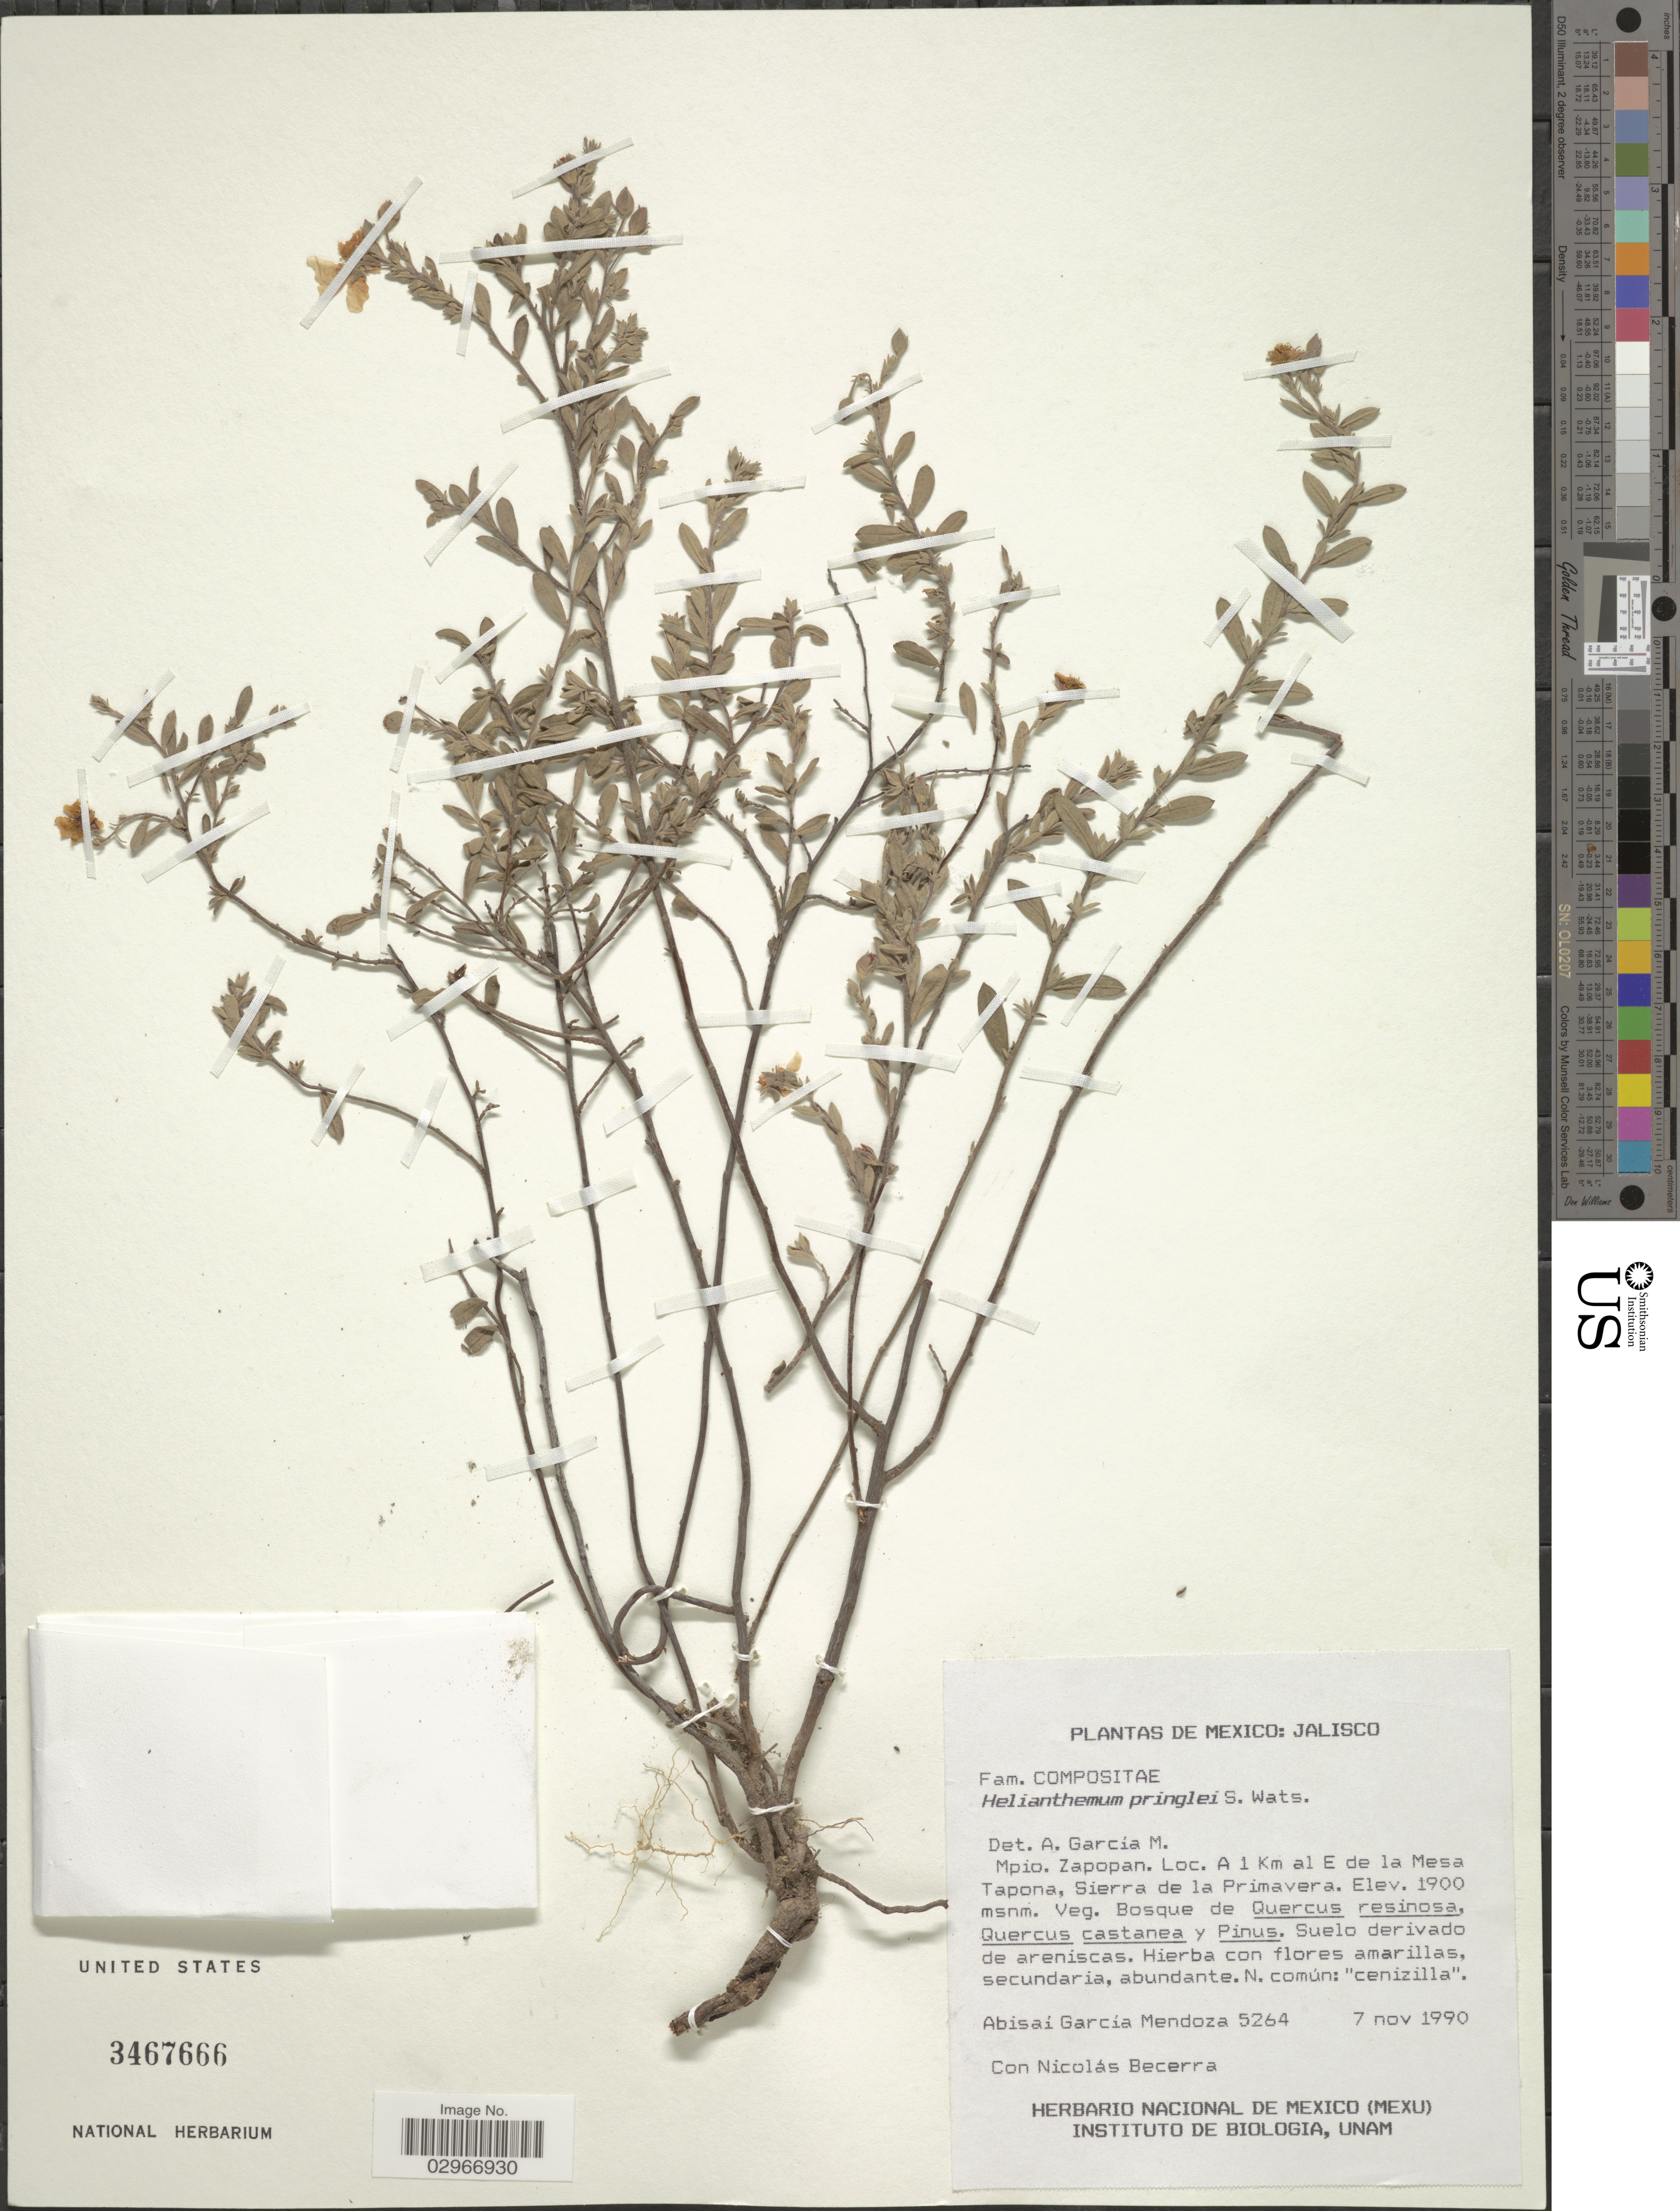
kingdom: Plantae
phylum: Tracheophyta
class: Magnoliopsida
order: Malvales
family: Cistaceae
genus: Helianthemum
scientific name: Helianthemum pringlei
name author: S. Watson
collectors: A. García-Mendoza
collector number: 5264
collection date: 1990-11-07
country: Mexico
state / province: Jalisco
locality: Mpio. Zapopan. Loc. A 1 Km al E de la Mesa Tapona, Sierra de la Primavera.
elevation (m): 1900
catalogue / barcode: US 3467666